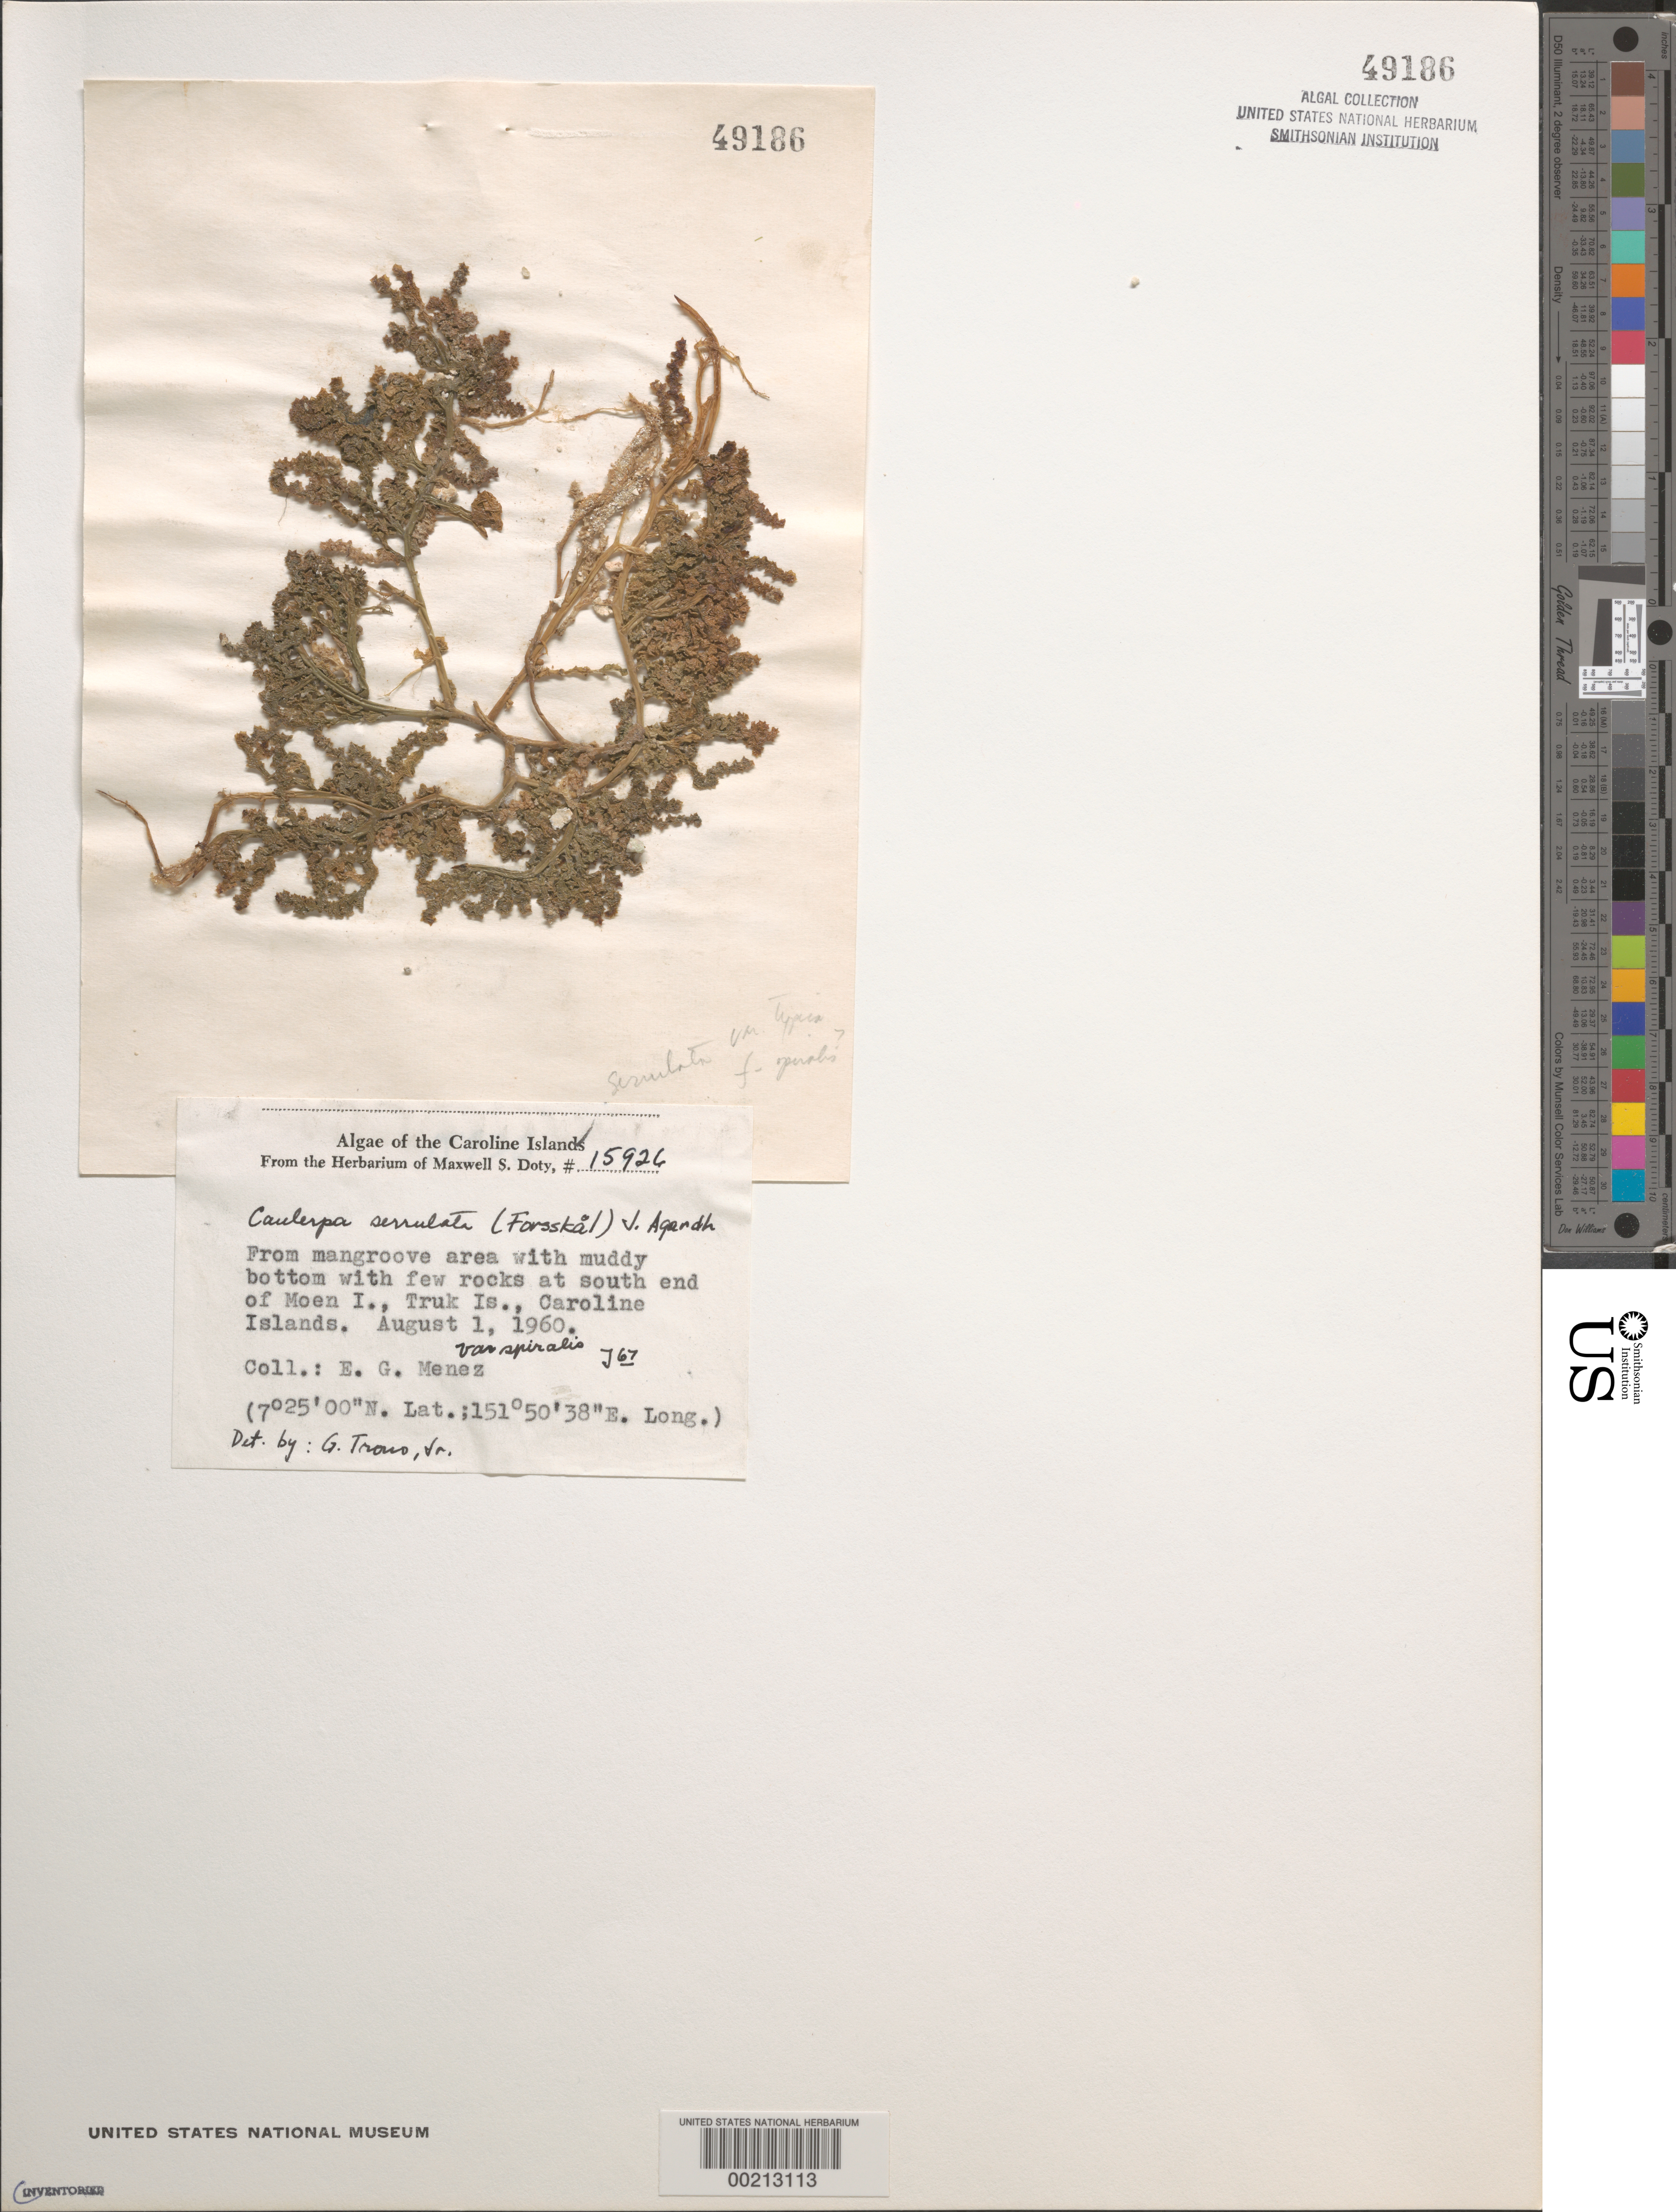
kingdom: Plantae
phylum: Chlorophyta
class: Ulvophyceae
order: Bryopsidales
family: Caulerpaceae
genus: Caulerpa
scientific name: Caulerpa serrulata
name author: (Forssk.) J. Agardh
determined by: Taylor, William R.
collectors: Meñez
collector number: MSD 15926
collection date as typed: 01 Aug 1960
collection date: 1960-08-01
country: Micronesia, Federated States of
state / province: Truk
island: Moen [Wono]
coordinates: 7 25' 00" N, 151 50' 38" E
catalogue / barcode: US 49186